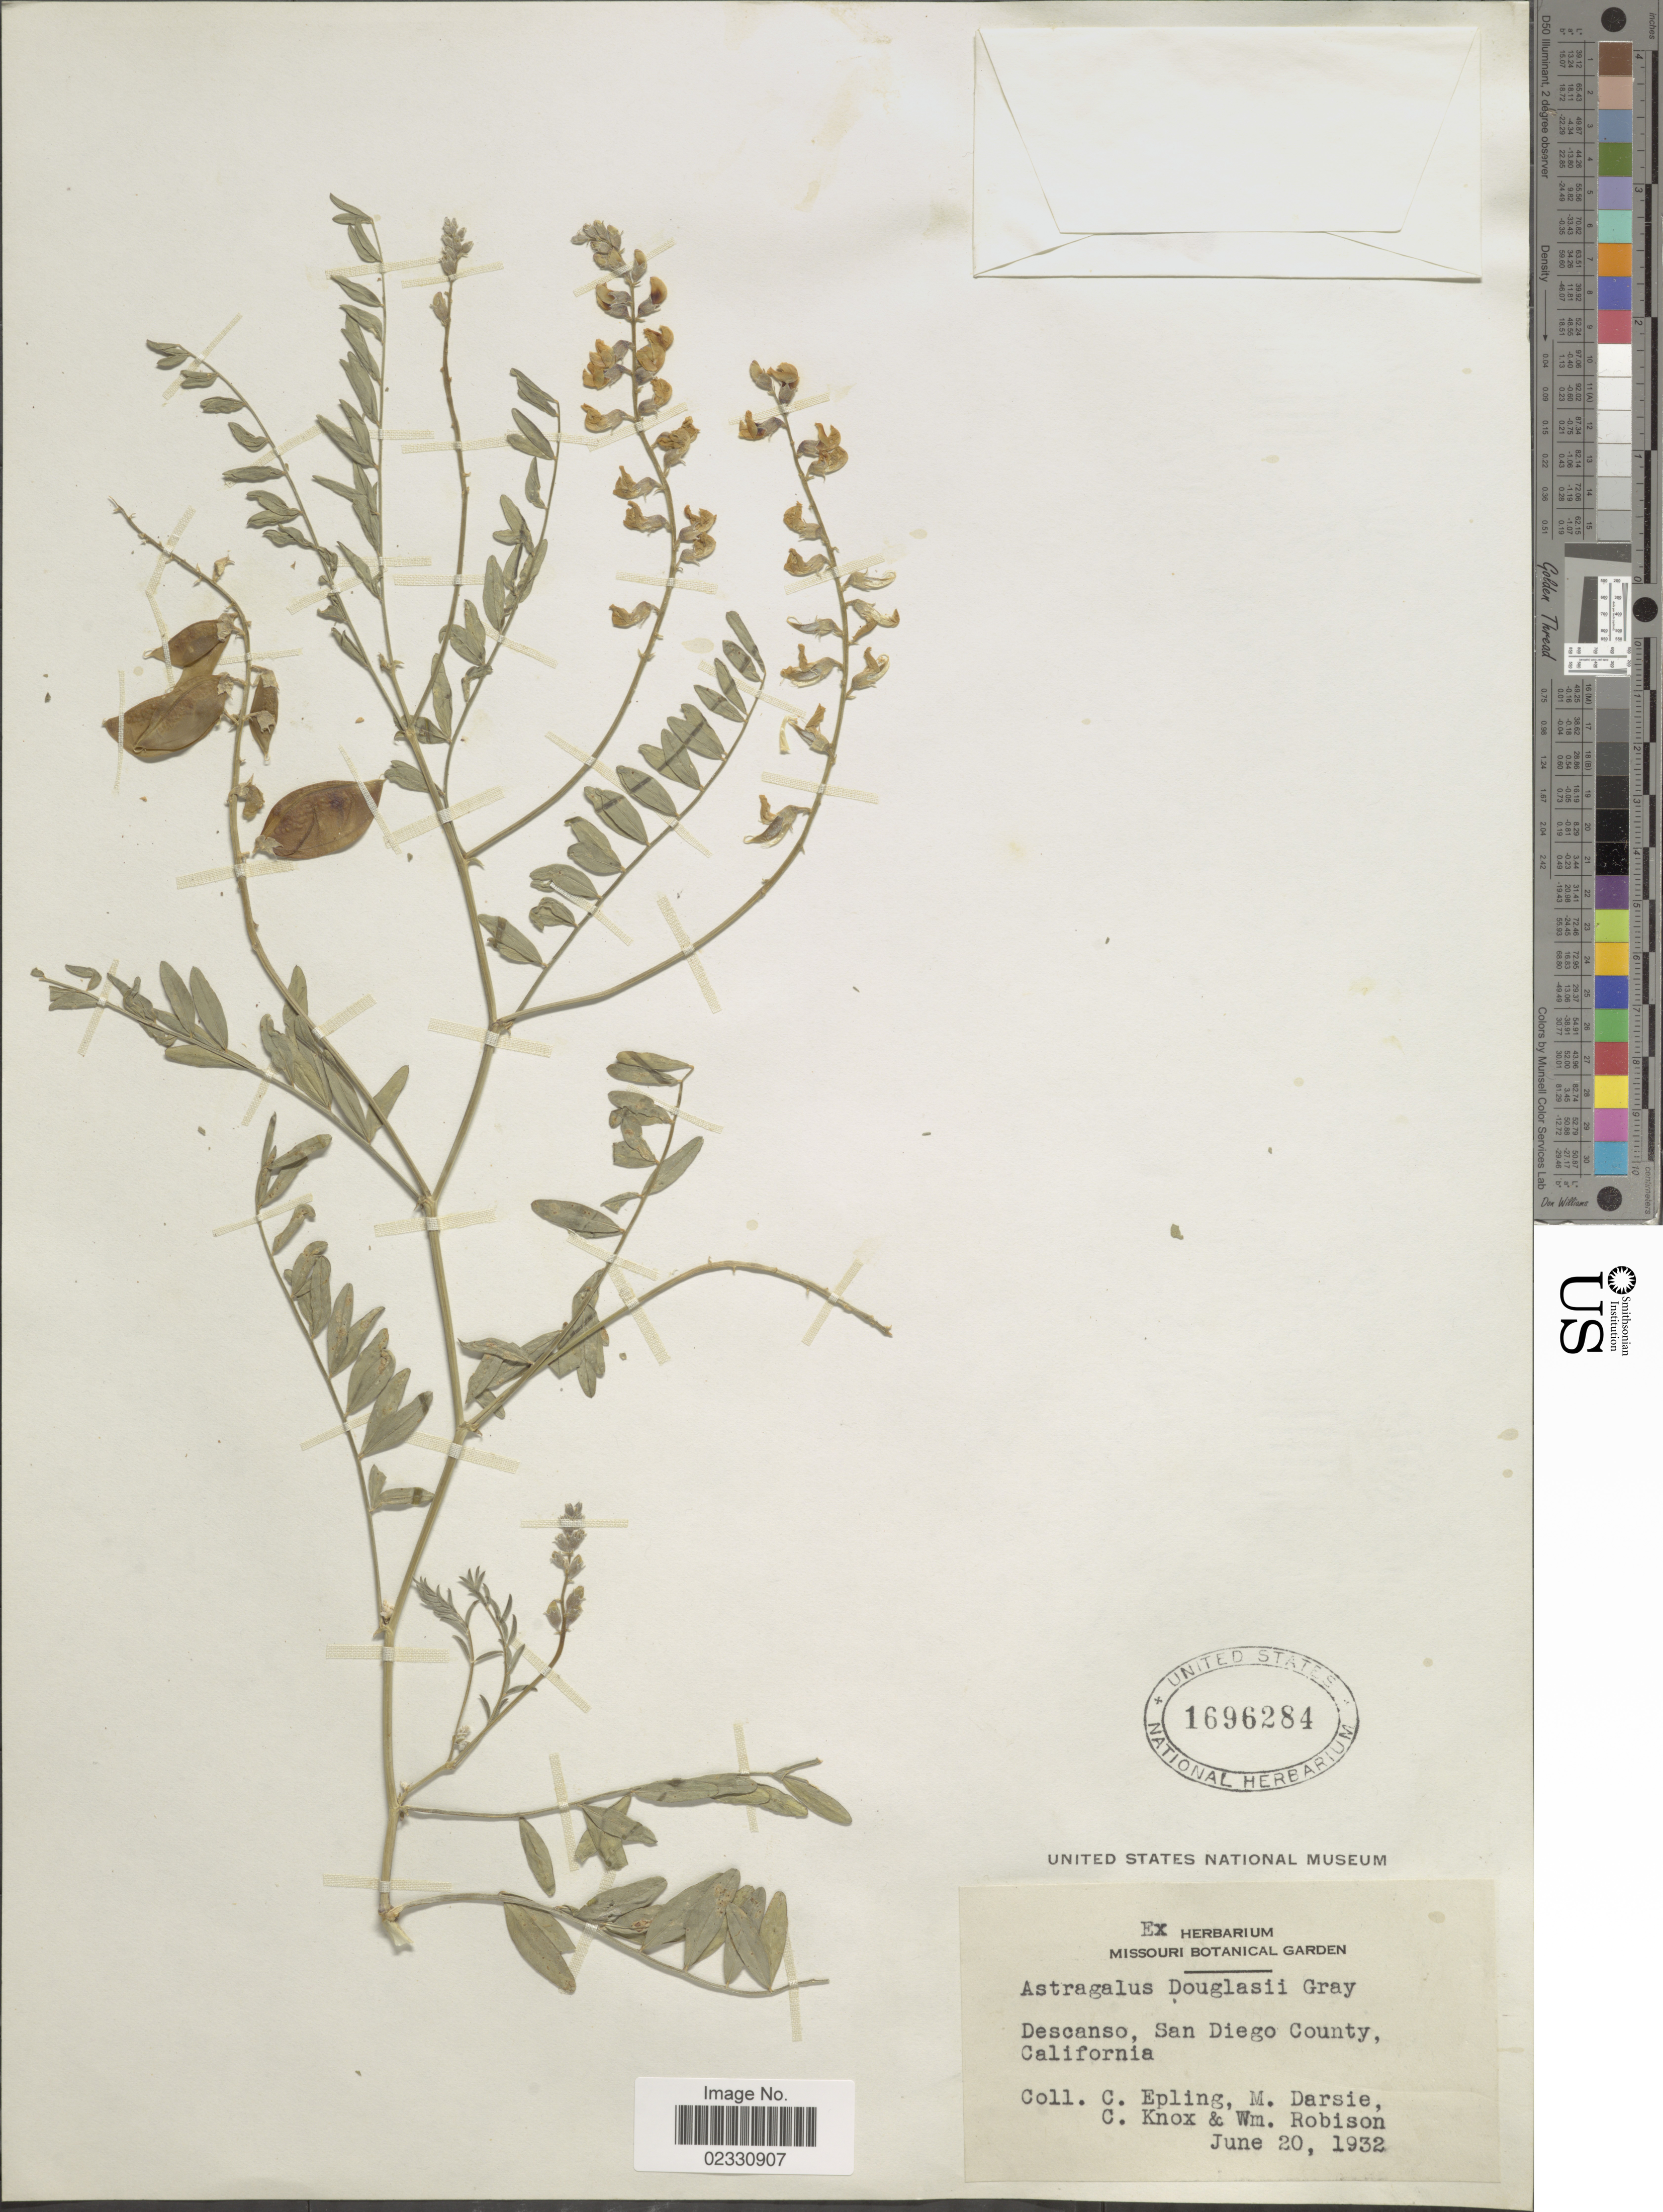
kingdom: Plantae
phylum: Tracheophyta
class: Magnoliopsida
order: Fabales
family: Fabaceae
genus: Astragalus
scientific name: Astragalus douglasii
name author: (Torr. & A. Gray) A. Gray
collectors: C. C. Epling, M. Darsie, C. Knox & W. Robinson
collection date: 1932-06-20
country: United States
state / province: California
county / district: San Diego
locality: Descanso, San Diego County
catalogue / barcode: US 1696284